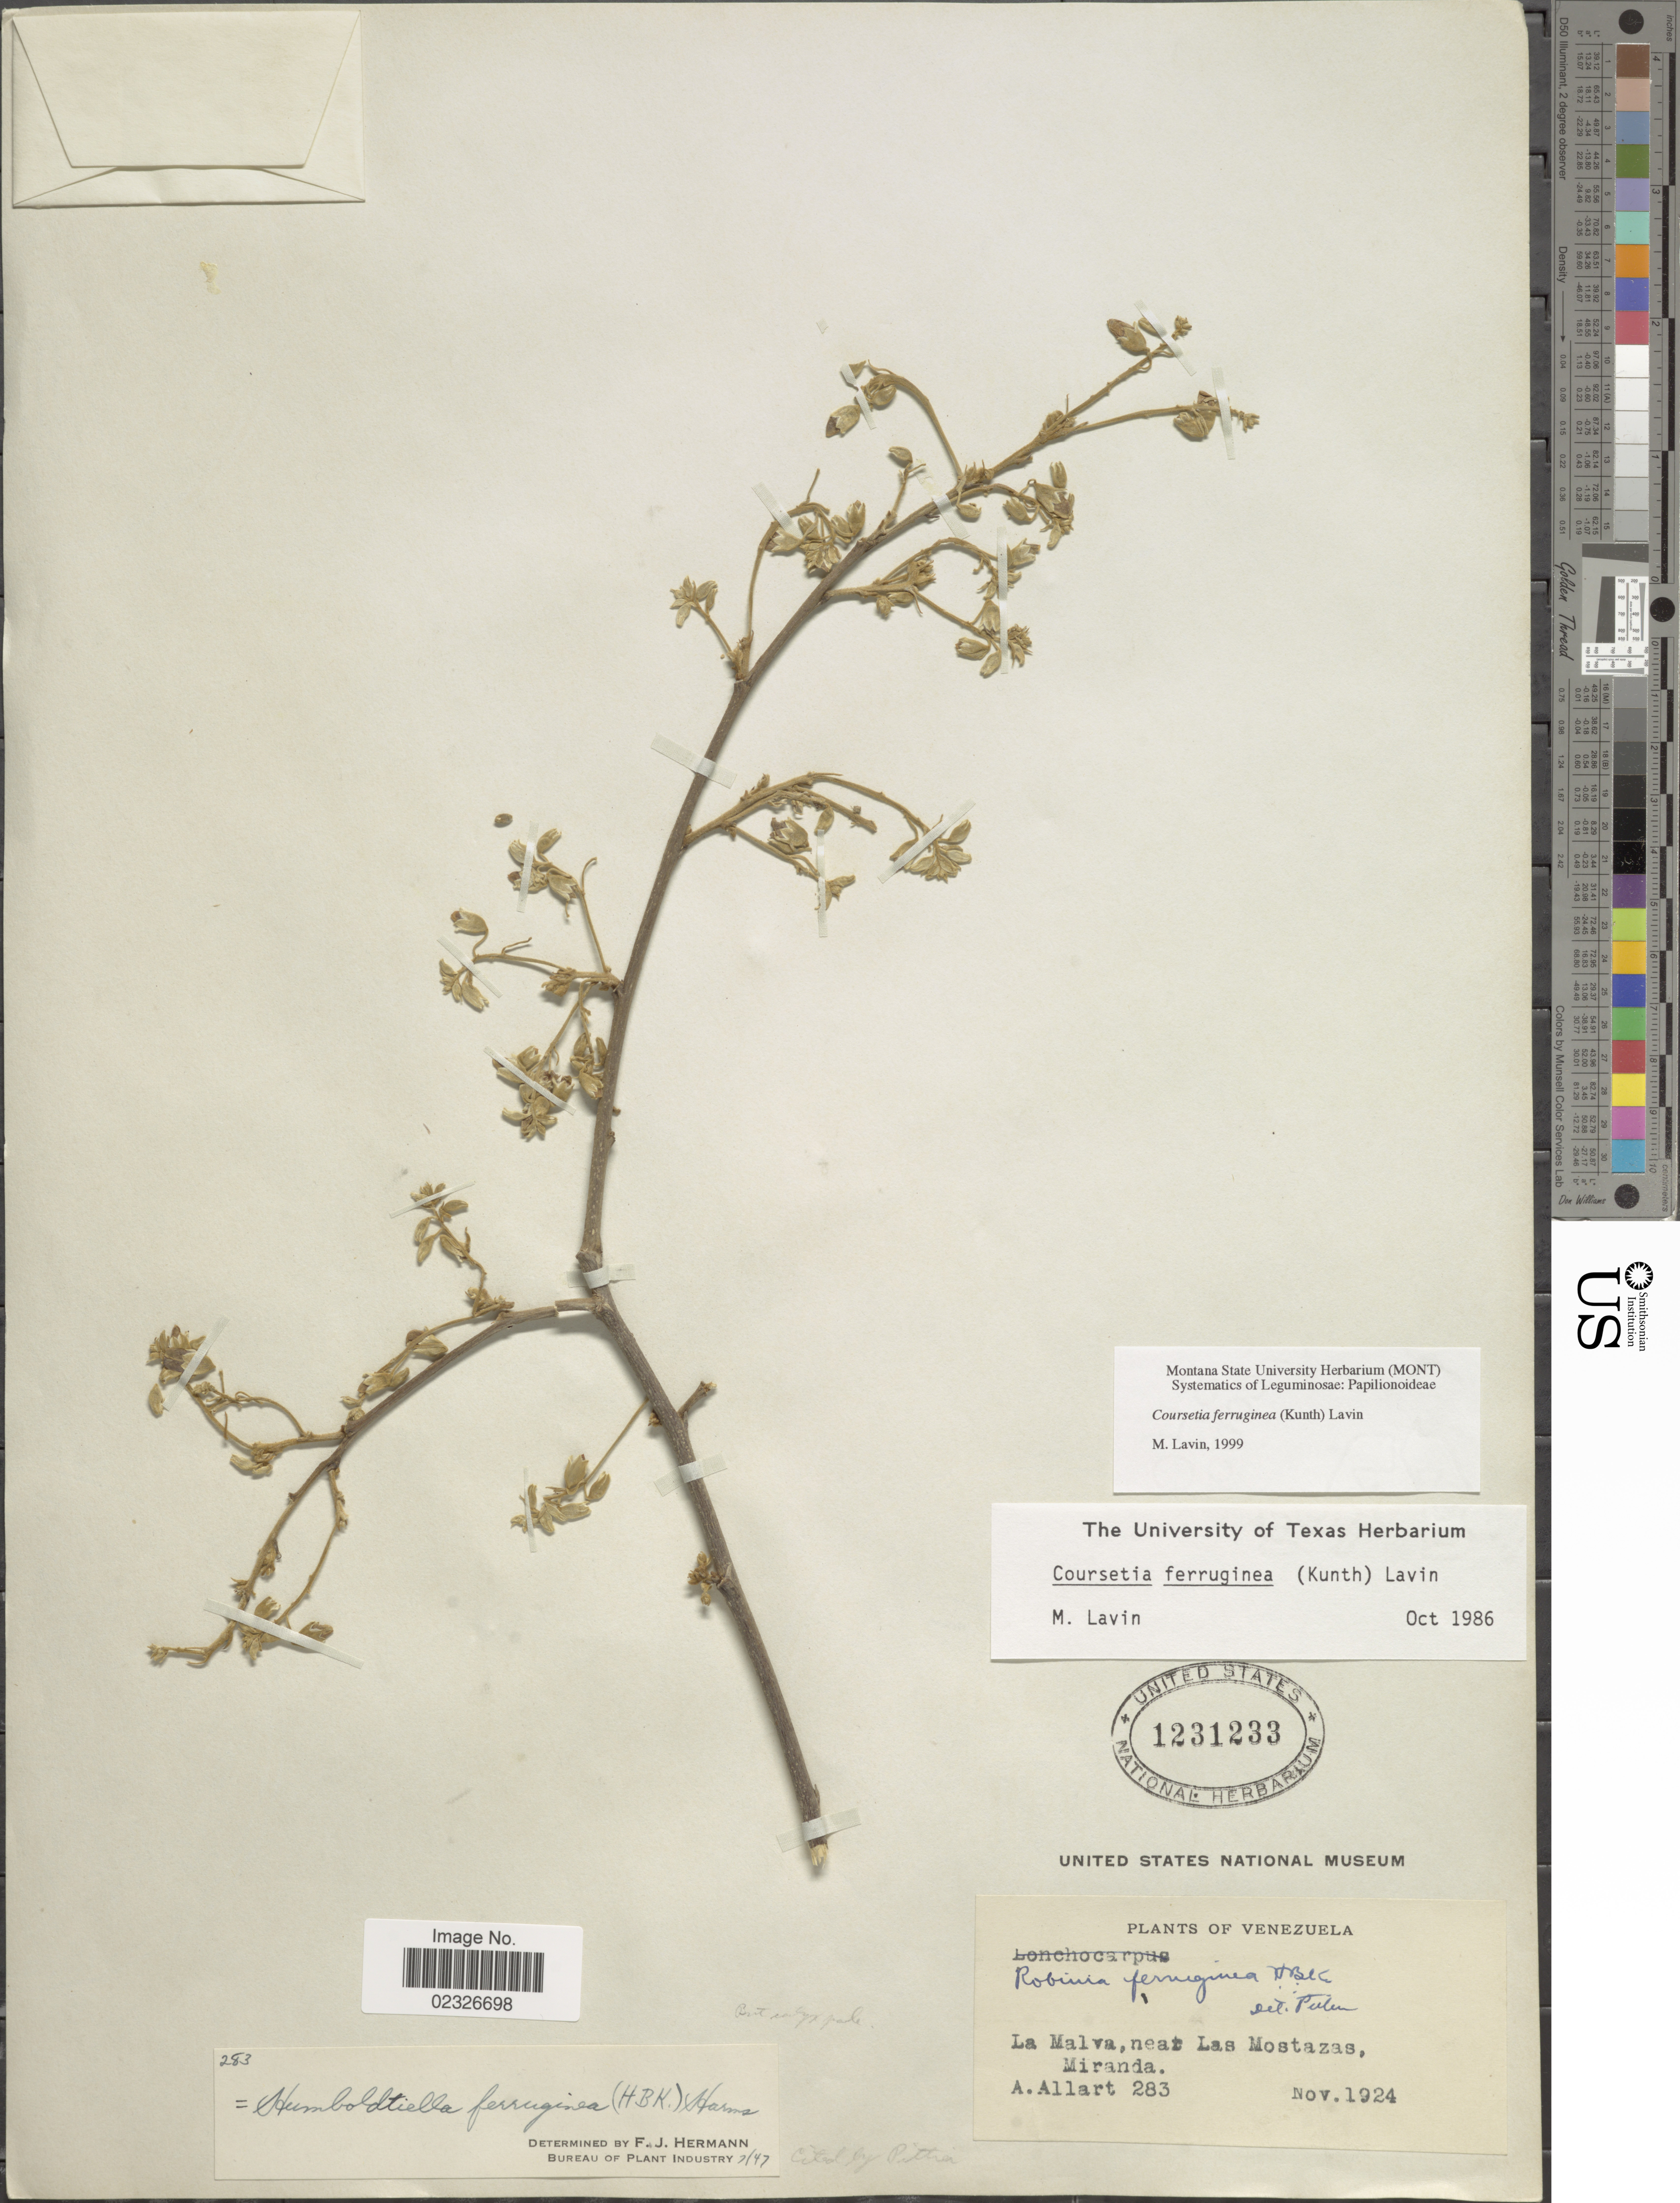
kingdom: Plantae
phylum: Tracheophyta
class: Magnoliopsida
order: Fabales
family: Fabaceae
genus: Coursetia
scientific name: Coursetia ferruginea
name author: (Kunth) Lavin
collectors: A. Allart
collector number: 283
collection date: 1924-11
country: Venezuela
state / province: Miranda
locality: La Malva, near Las Mostazas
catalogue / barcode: US 1231233